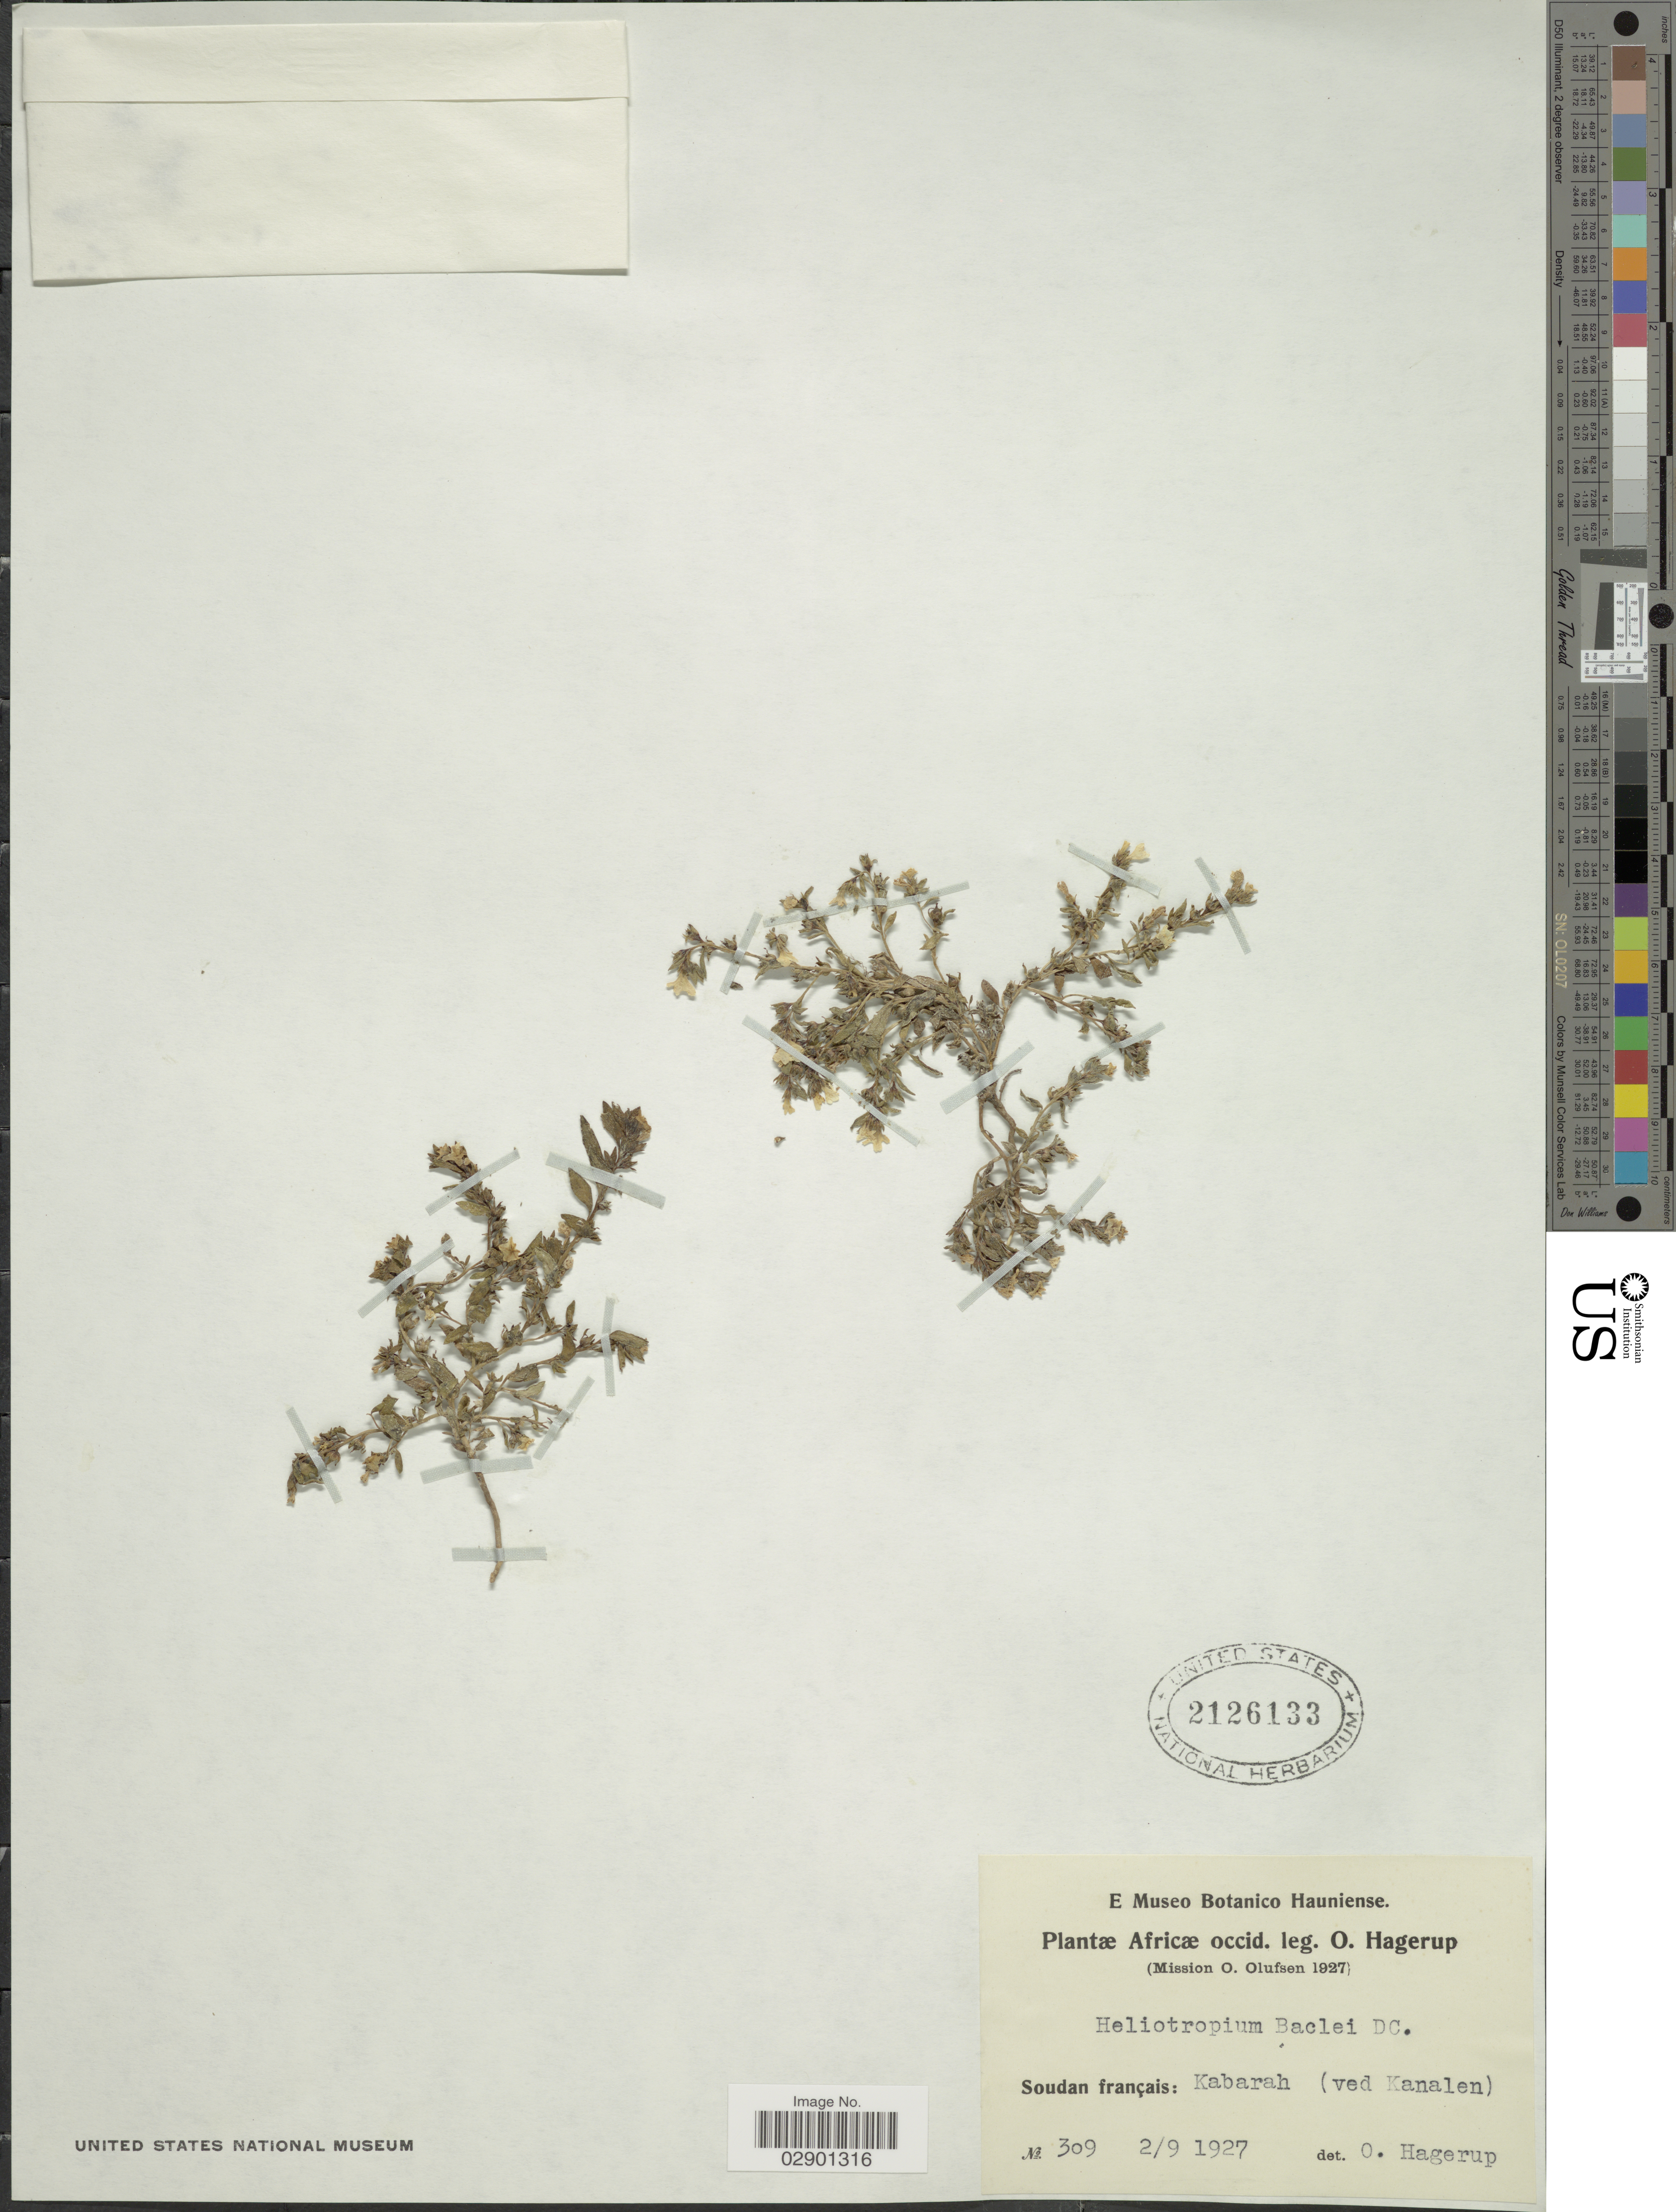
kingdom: Plantae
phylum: Tracheophyta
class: Magnoliopsida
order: Boraginales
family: Heliotropiaceae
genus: Heliotropium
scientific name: Heliotropium baclei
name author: DC.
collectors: O. Hagerup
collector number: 309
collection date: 1927-09-02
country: Mali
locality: Africæ occid. Soudan français: Kabarah (ved Kanalen).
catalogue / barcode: US 2126133